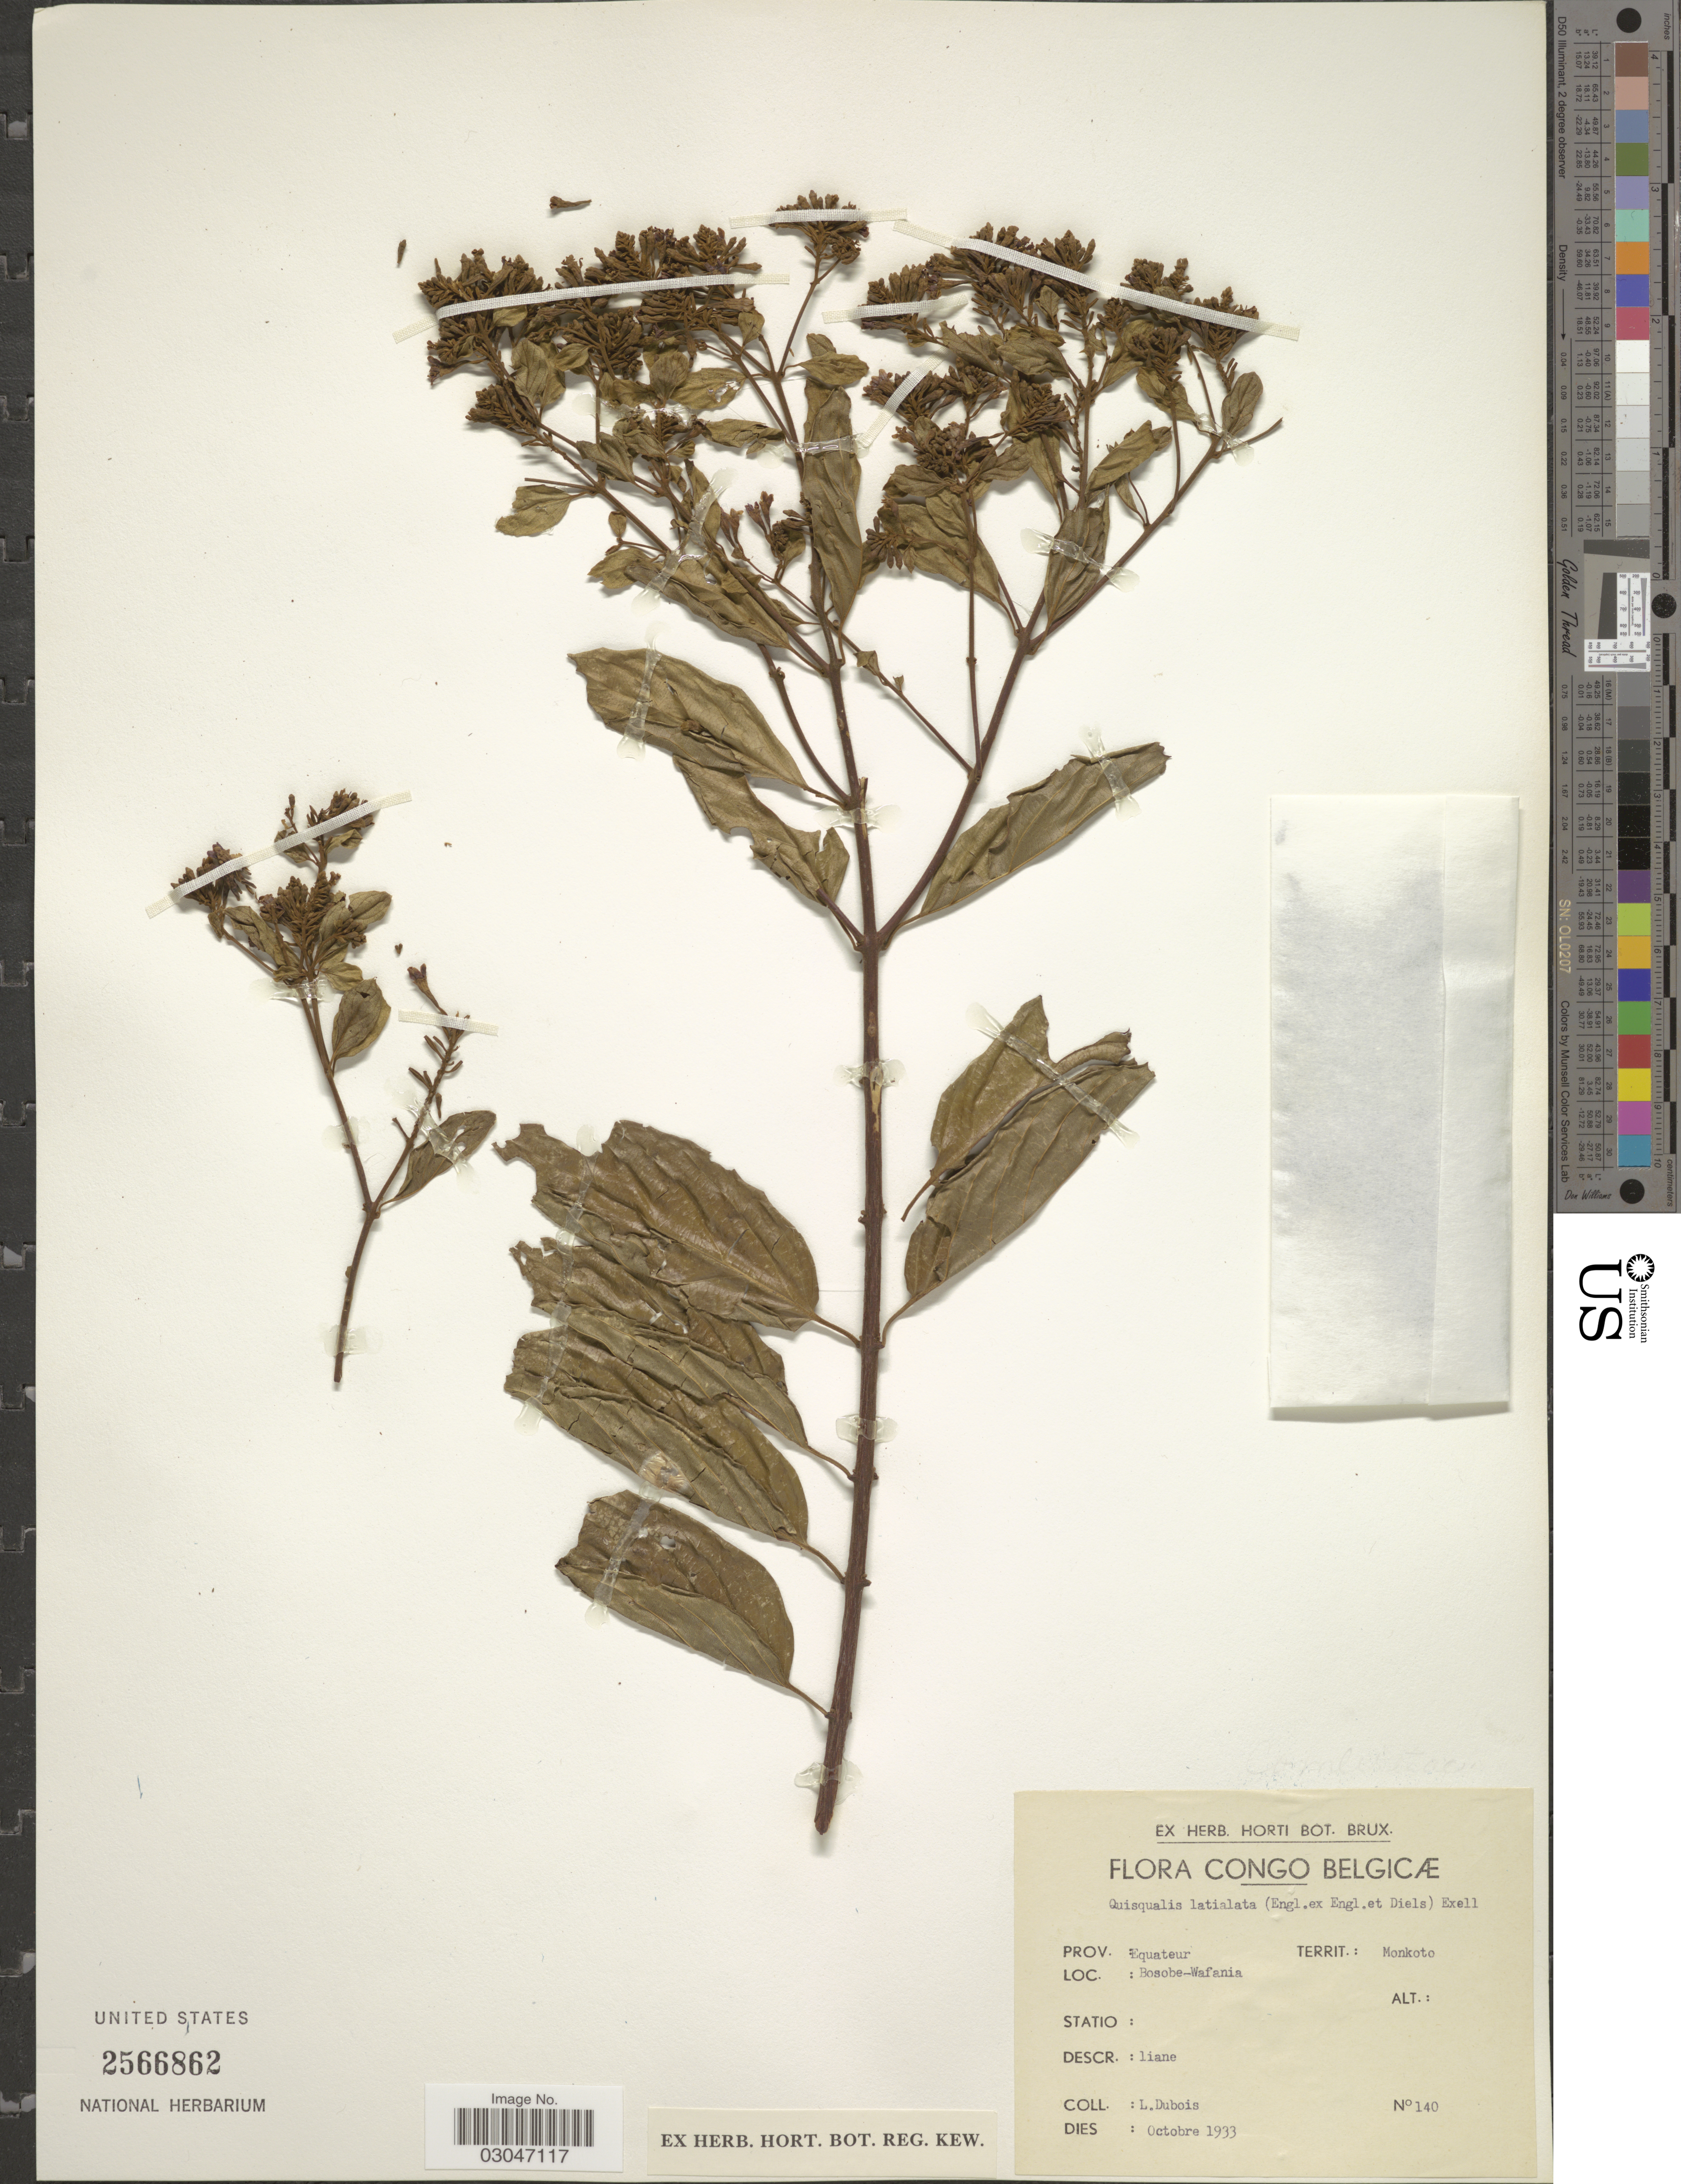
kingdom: Plantae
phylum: Tracheophyta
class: Magnoliopsida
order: Myrtales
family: Combretaceae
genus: Combretum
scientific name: Combretum latialatum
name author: Engl.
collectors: L. Dubois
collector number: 140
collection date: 1933-10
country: Congo, Democratic Republic of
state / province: Equateur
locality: Prov.: Equateur, Territ.: Monkoto, Bosobe-Wafania.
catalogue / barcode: US 2566862